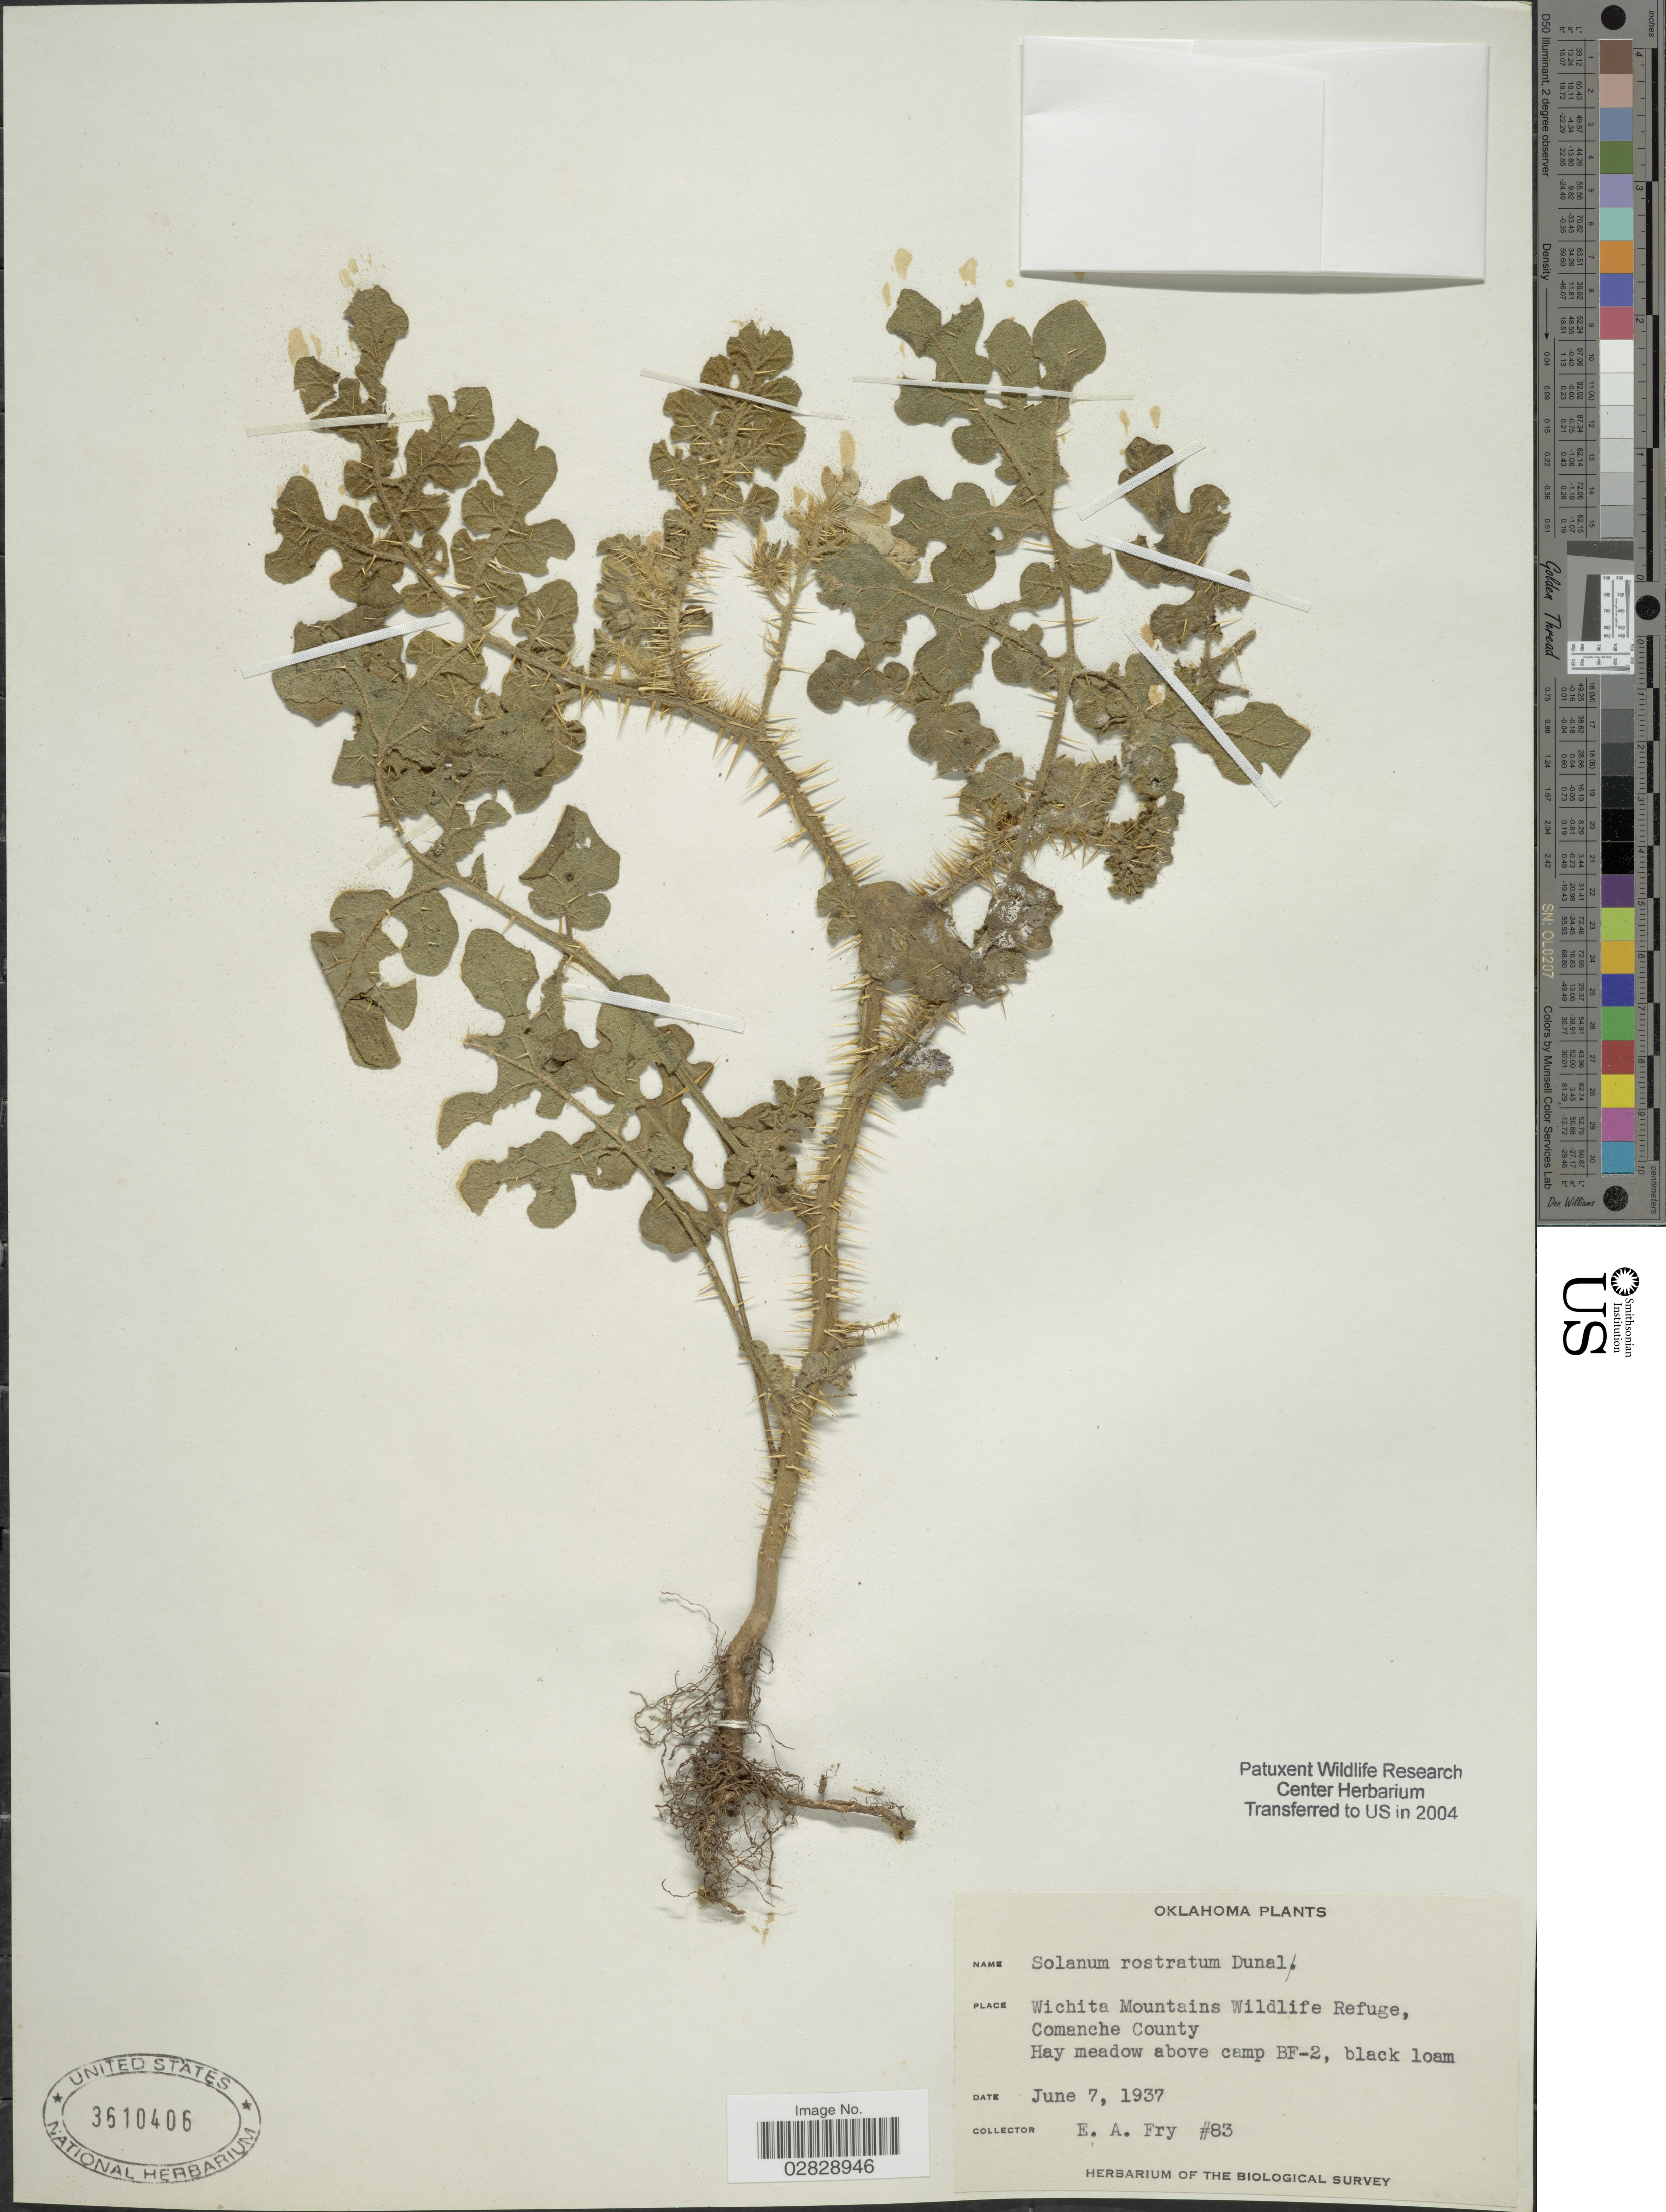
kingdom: Plantae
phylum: Tracheophyta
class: Magnoliopsida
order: Solanales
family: Solanaceae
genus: Solanum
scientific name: Solanum rostratum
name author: Dunal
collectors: E. Fry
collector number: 83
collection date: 1937-06-07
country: United States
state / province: Oklahoma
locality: Wichita Mountains Wildlife Refuge, Comanche County. Hay meadow above camp BF-2.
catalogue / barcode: US 3610406